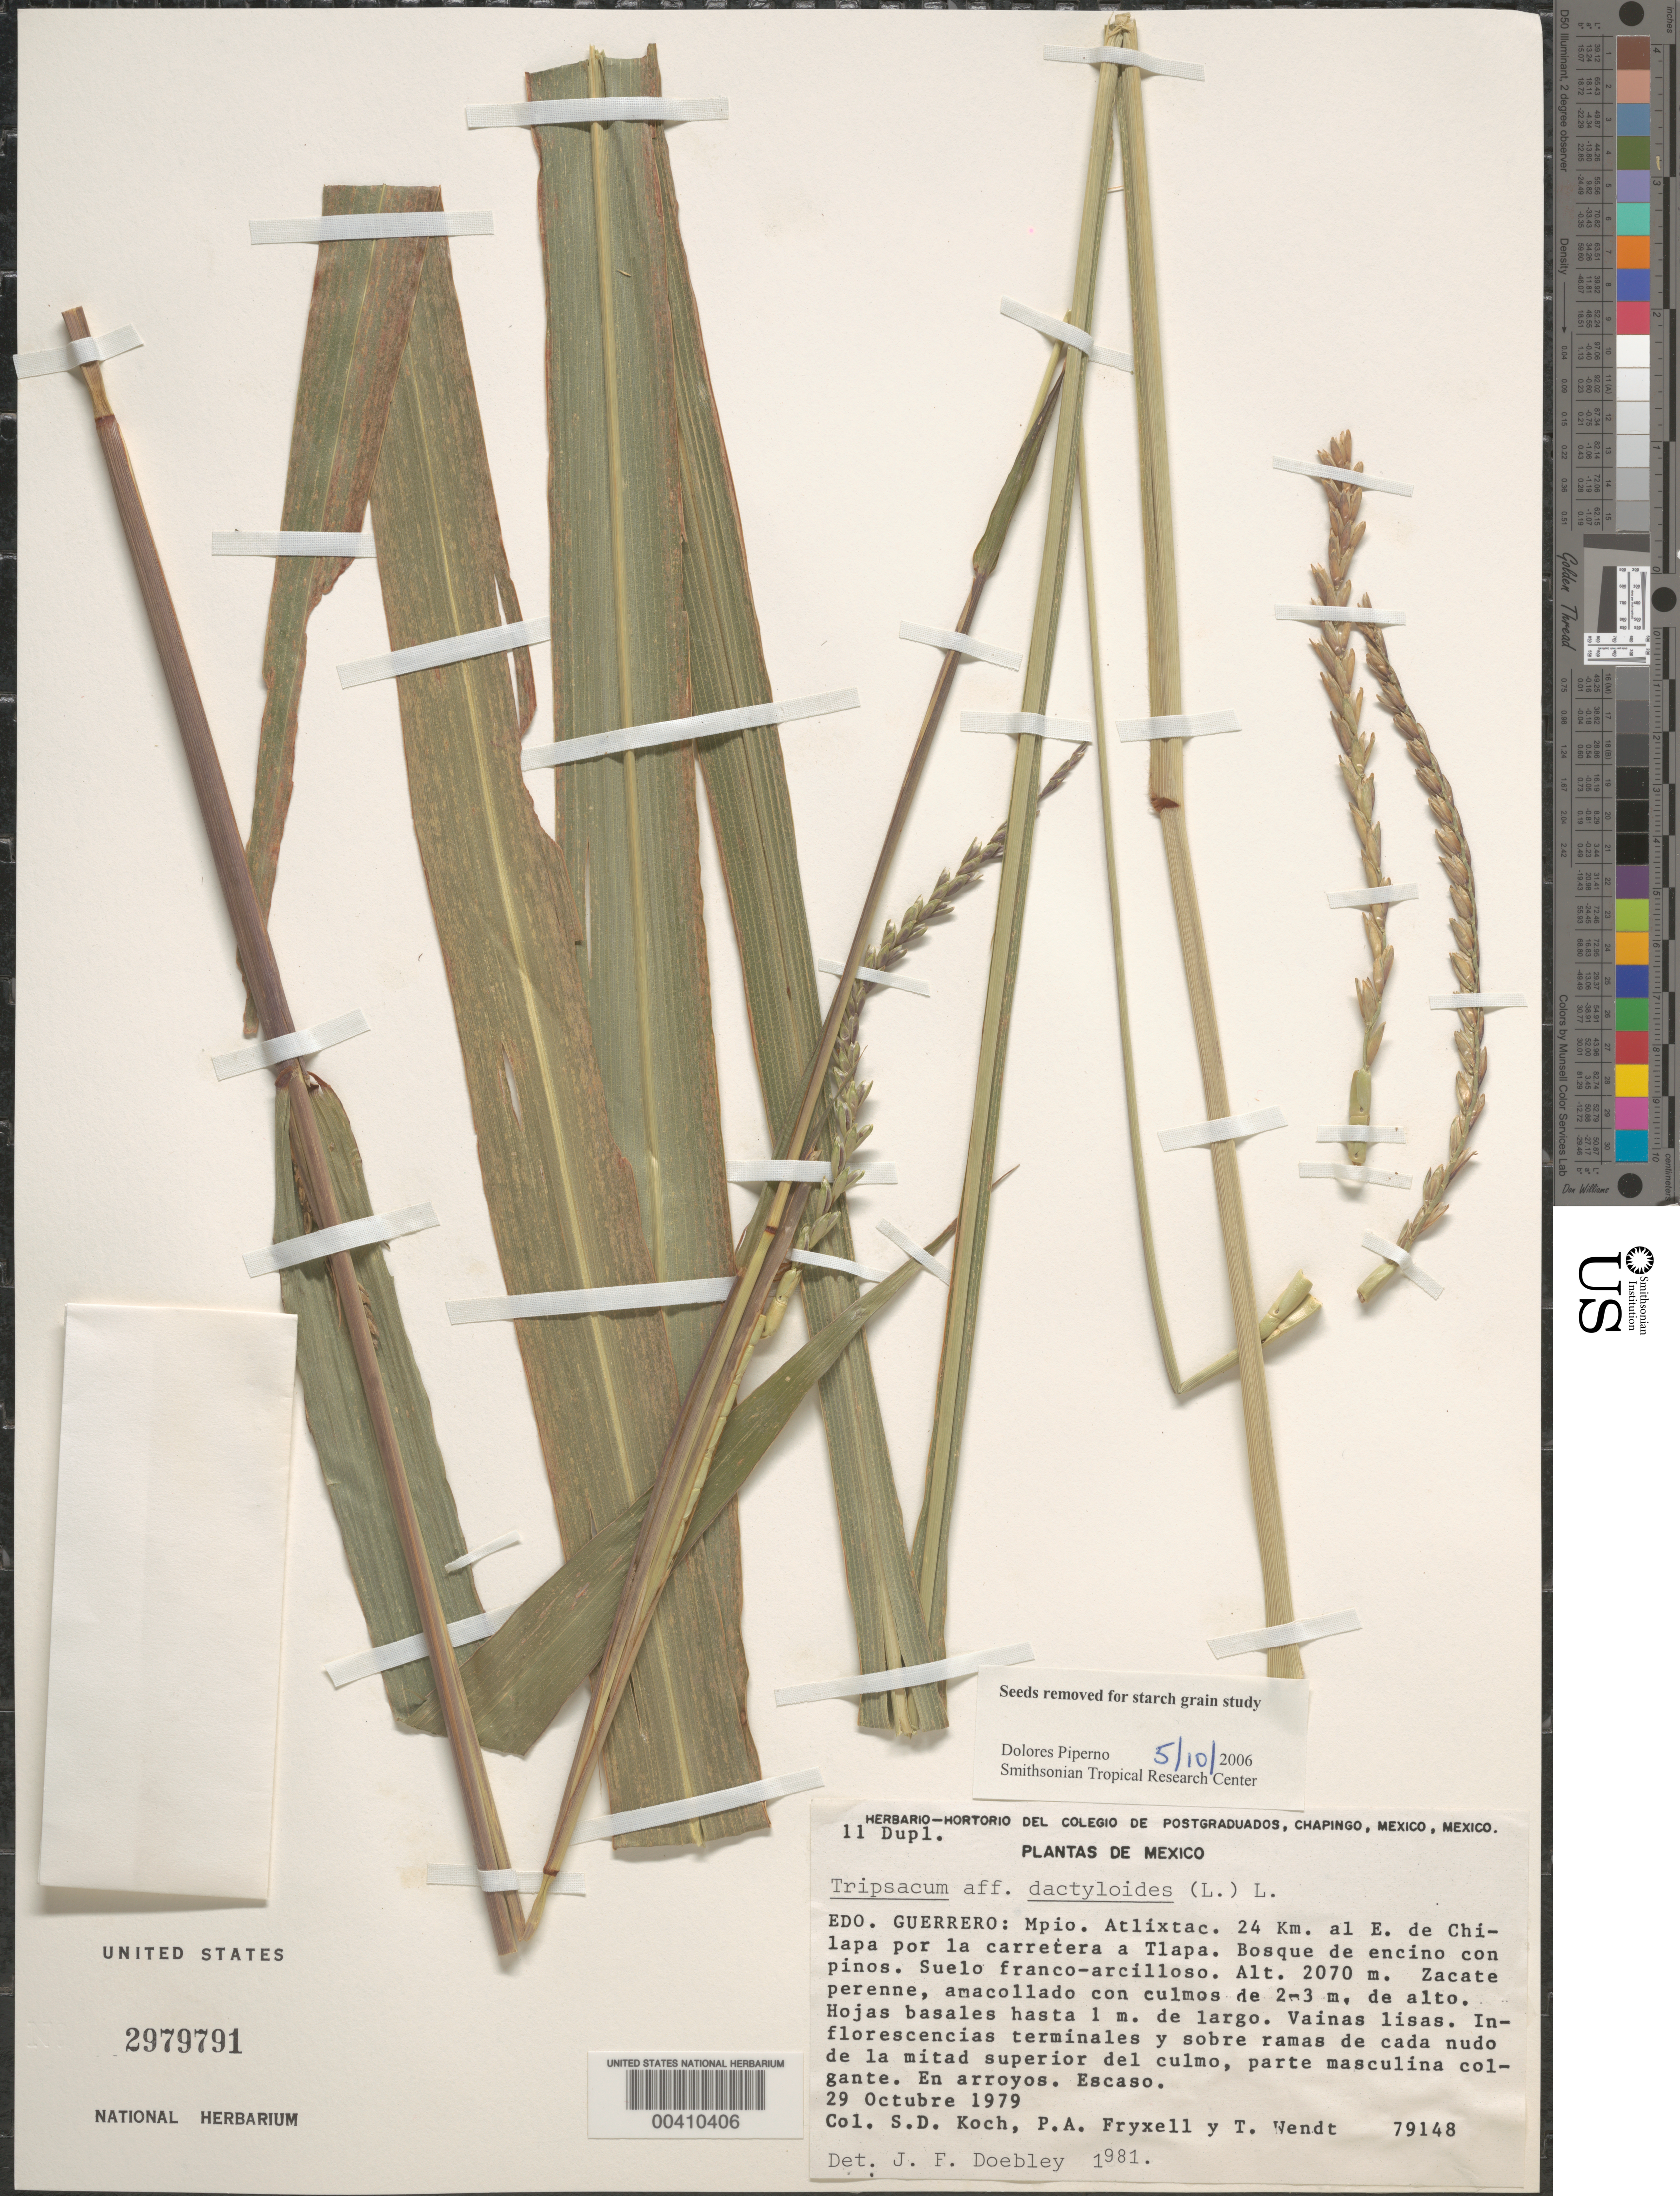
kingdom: Plantae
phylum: Tracheophyta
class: Liliopsida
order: Poales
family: Poaceae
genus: Tripsacum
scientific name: Tripsacum dactyloides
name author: (L.) L.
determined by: Doebley, John F.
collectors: S. D. Koch, P. A. Fryxell & T. L. Wendt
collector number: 79148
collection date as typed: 29 Oct 1979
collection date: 1979-10-29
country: Mexico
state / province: Guerrero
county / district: Atlixtac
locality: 24 km E of Chilapa by the hwy to Tlapa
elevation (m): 2070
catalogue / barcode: US 2979791